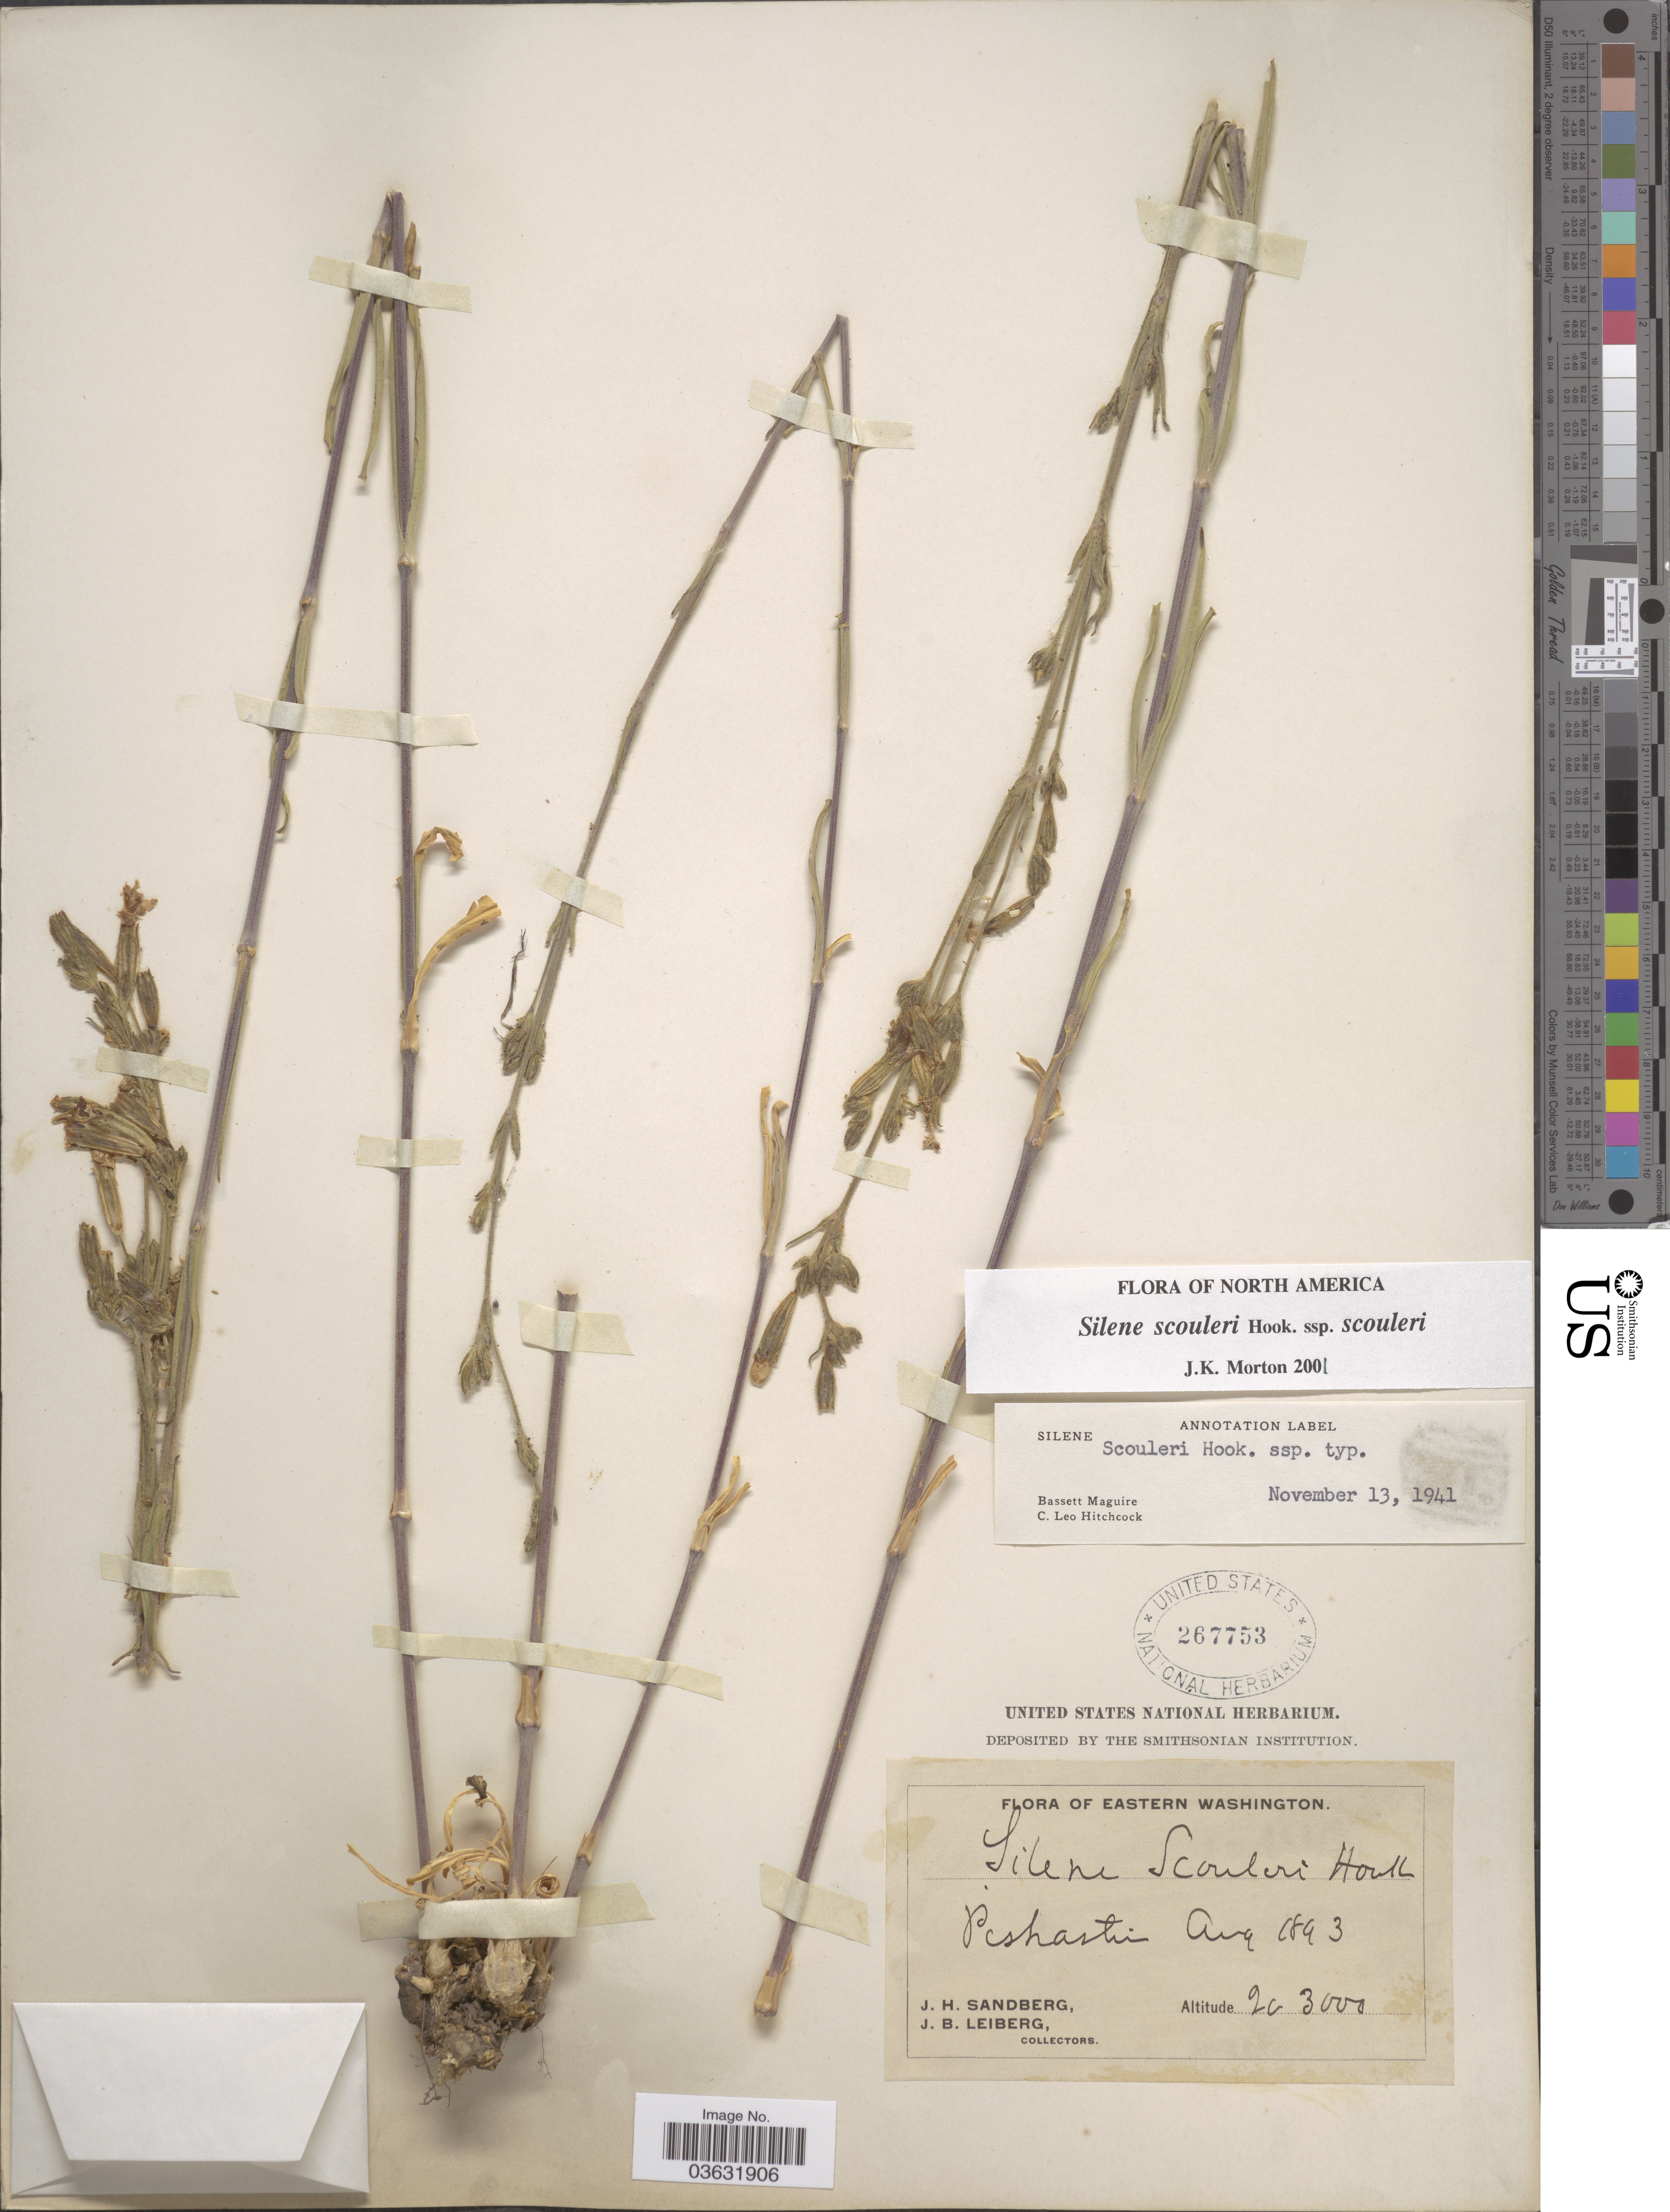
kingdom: Plantae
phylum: Tracheophyta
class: Magnoliopsida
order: Caryophyllales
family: Caryophyllaceae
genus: Silene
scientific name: Silene scouleri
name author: Hook.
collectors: J. H. Sandberg & J. B. Leiberg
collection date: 1893-08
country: United States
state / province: Washington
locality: Eastern Washington. Peshastin.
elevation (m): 3000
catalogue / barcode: US 267753